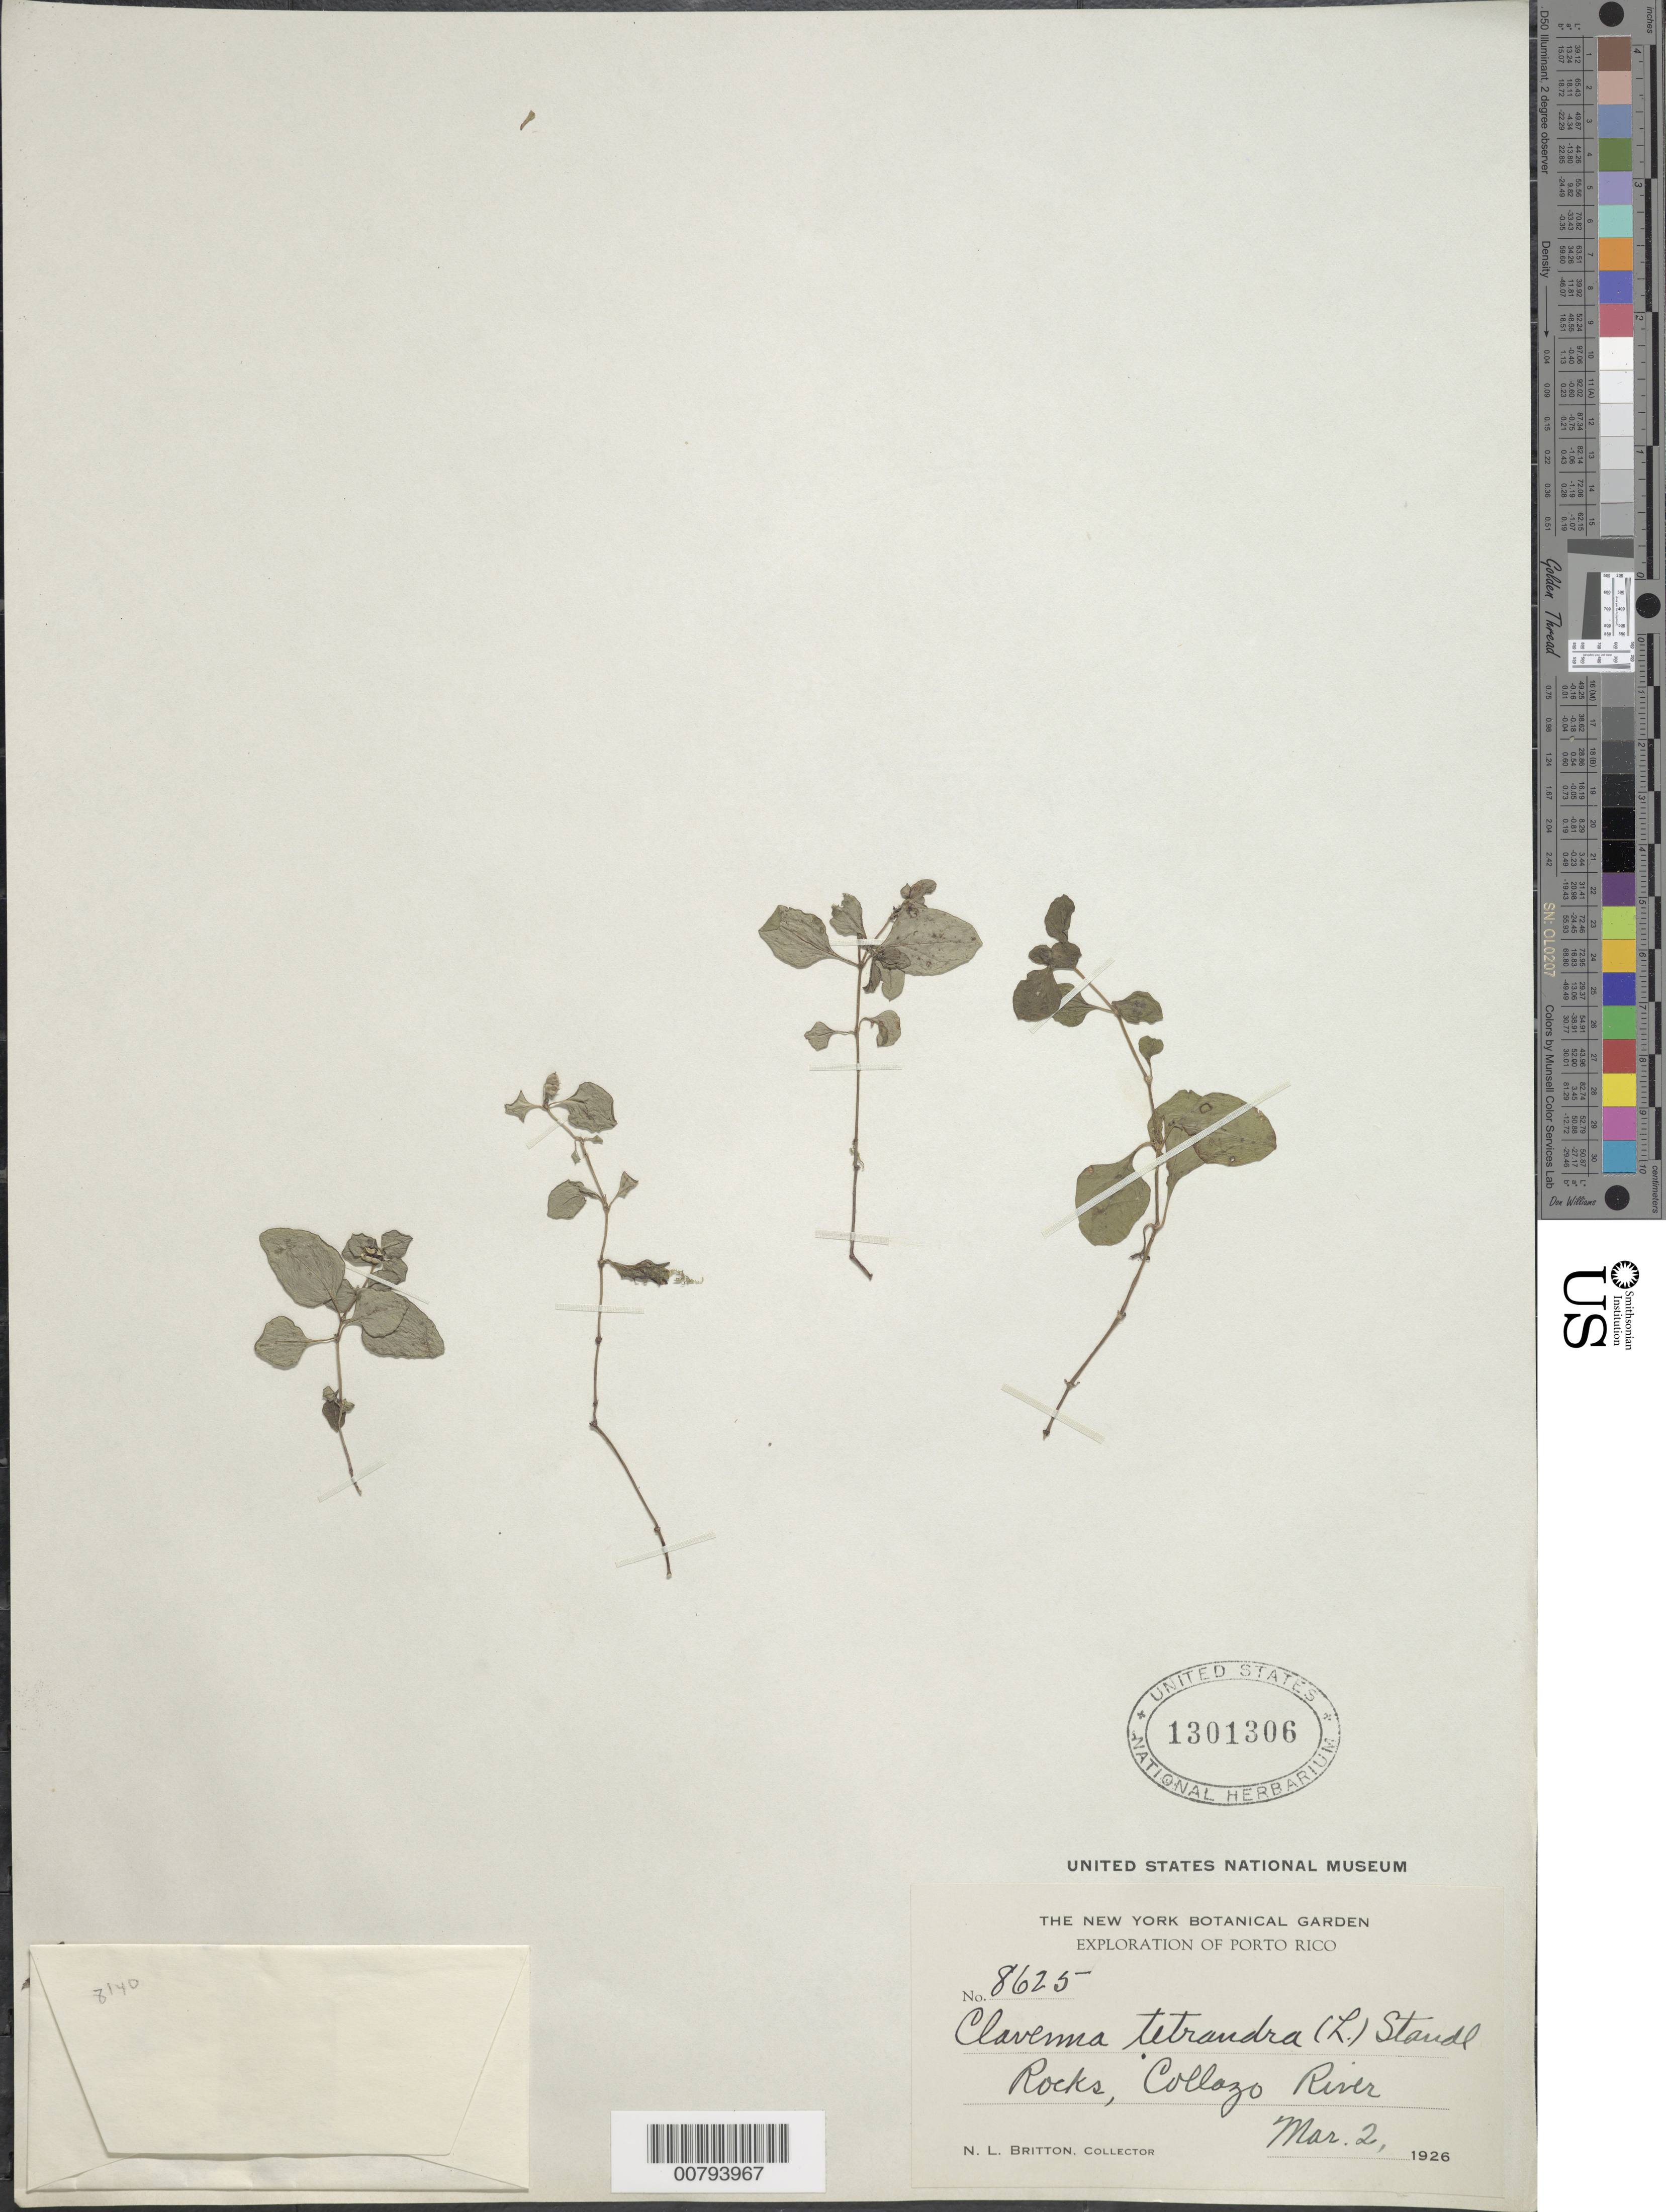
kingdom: Plantae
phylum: Tracheophyta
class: Magnoliopsida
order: Gentianales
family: Rubiaceae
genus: Lucya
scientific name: Lucya tetrandra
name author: (L.) K. Schum.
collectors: N. Britton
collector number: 8625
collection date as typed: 02 Mar 1926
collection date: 1926-03-02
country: Puerto Rico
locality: Collazo River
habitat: Rocks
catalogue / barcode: US 1301306